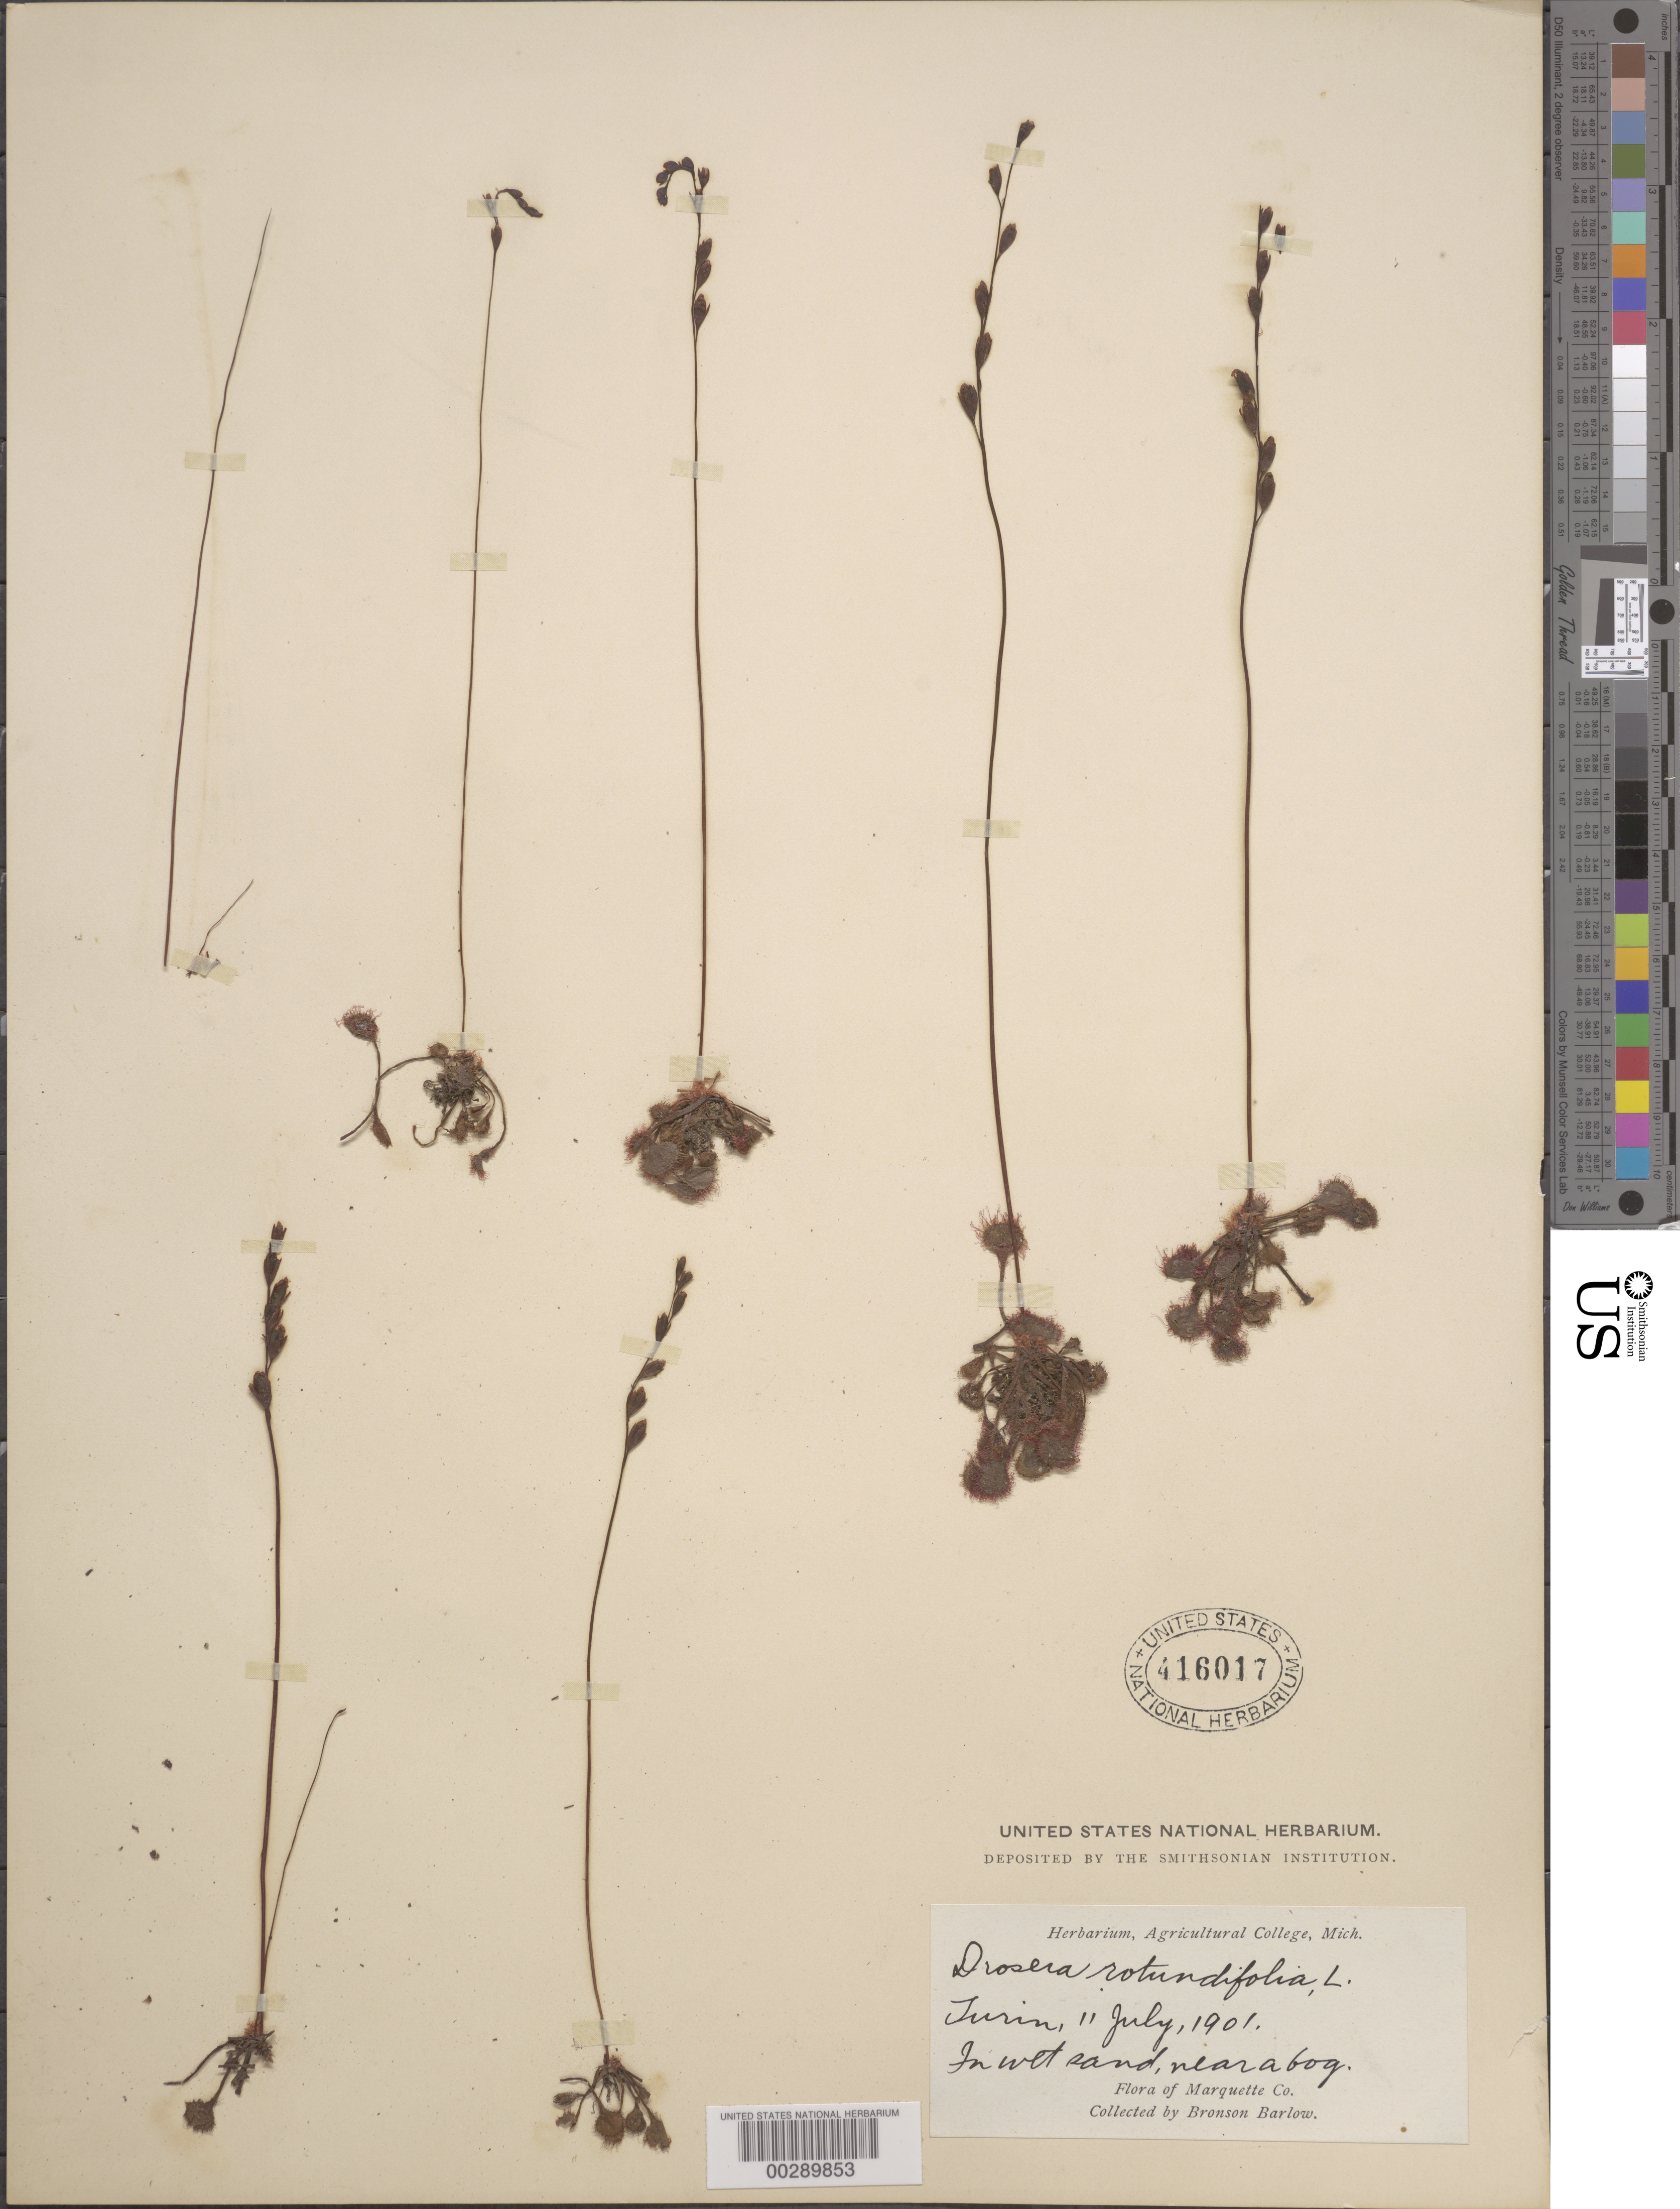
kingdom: Plantae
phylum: Tracheophyta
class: Magnoliopsida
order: Caryophyllales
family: Droseraceae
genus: Drosera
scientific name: Drosera rotundifolia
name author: L.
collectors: B. A. Barlow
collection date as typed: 11 Jul 1901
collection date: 1901-07-11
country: United States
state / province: Michigan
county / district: Marquette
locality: Turin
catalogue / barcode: US 416017